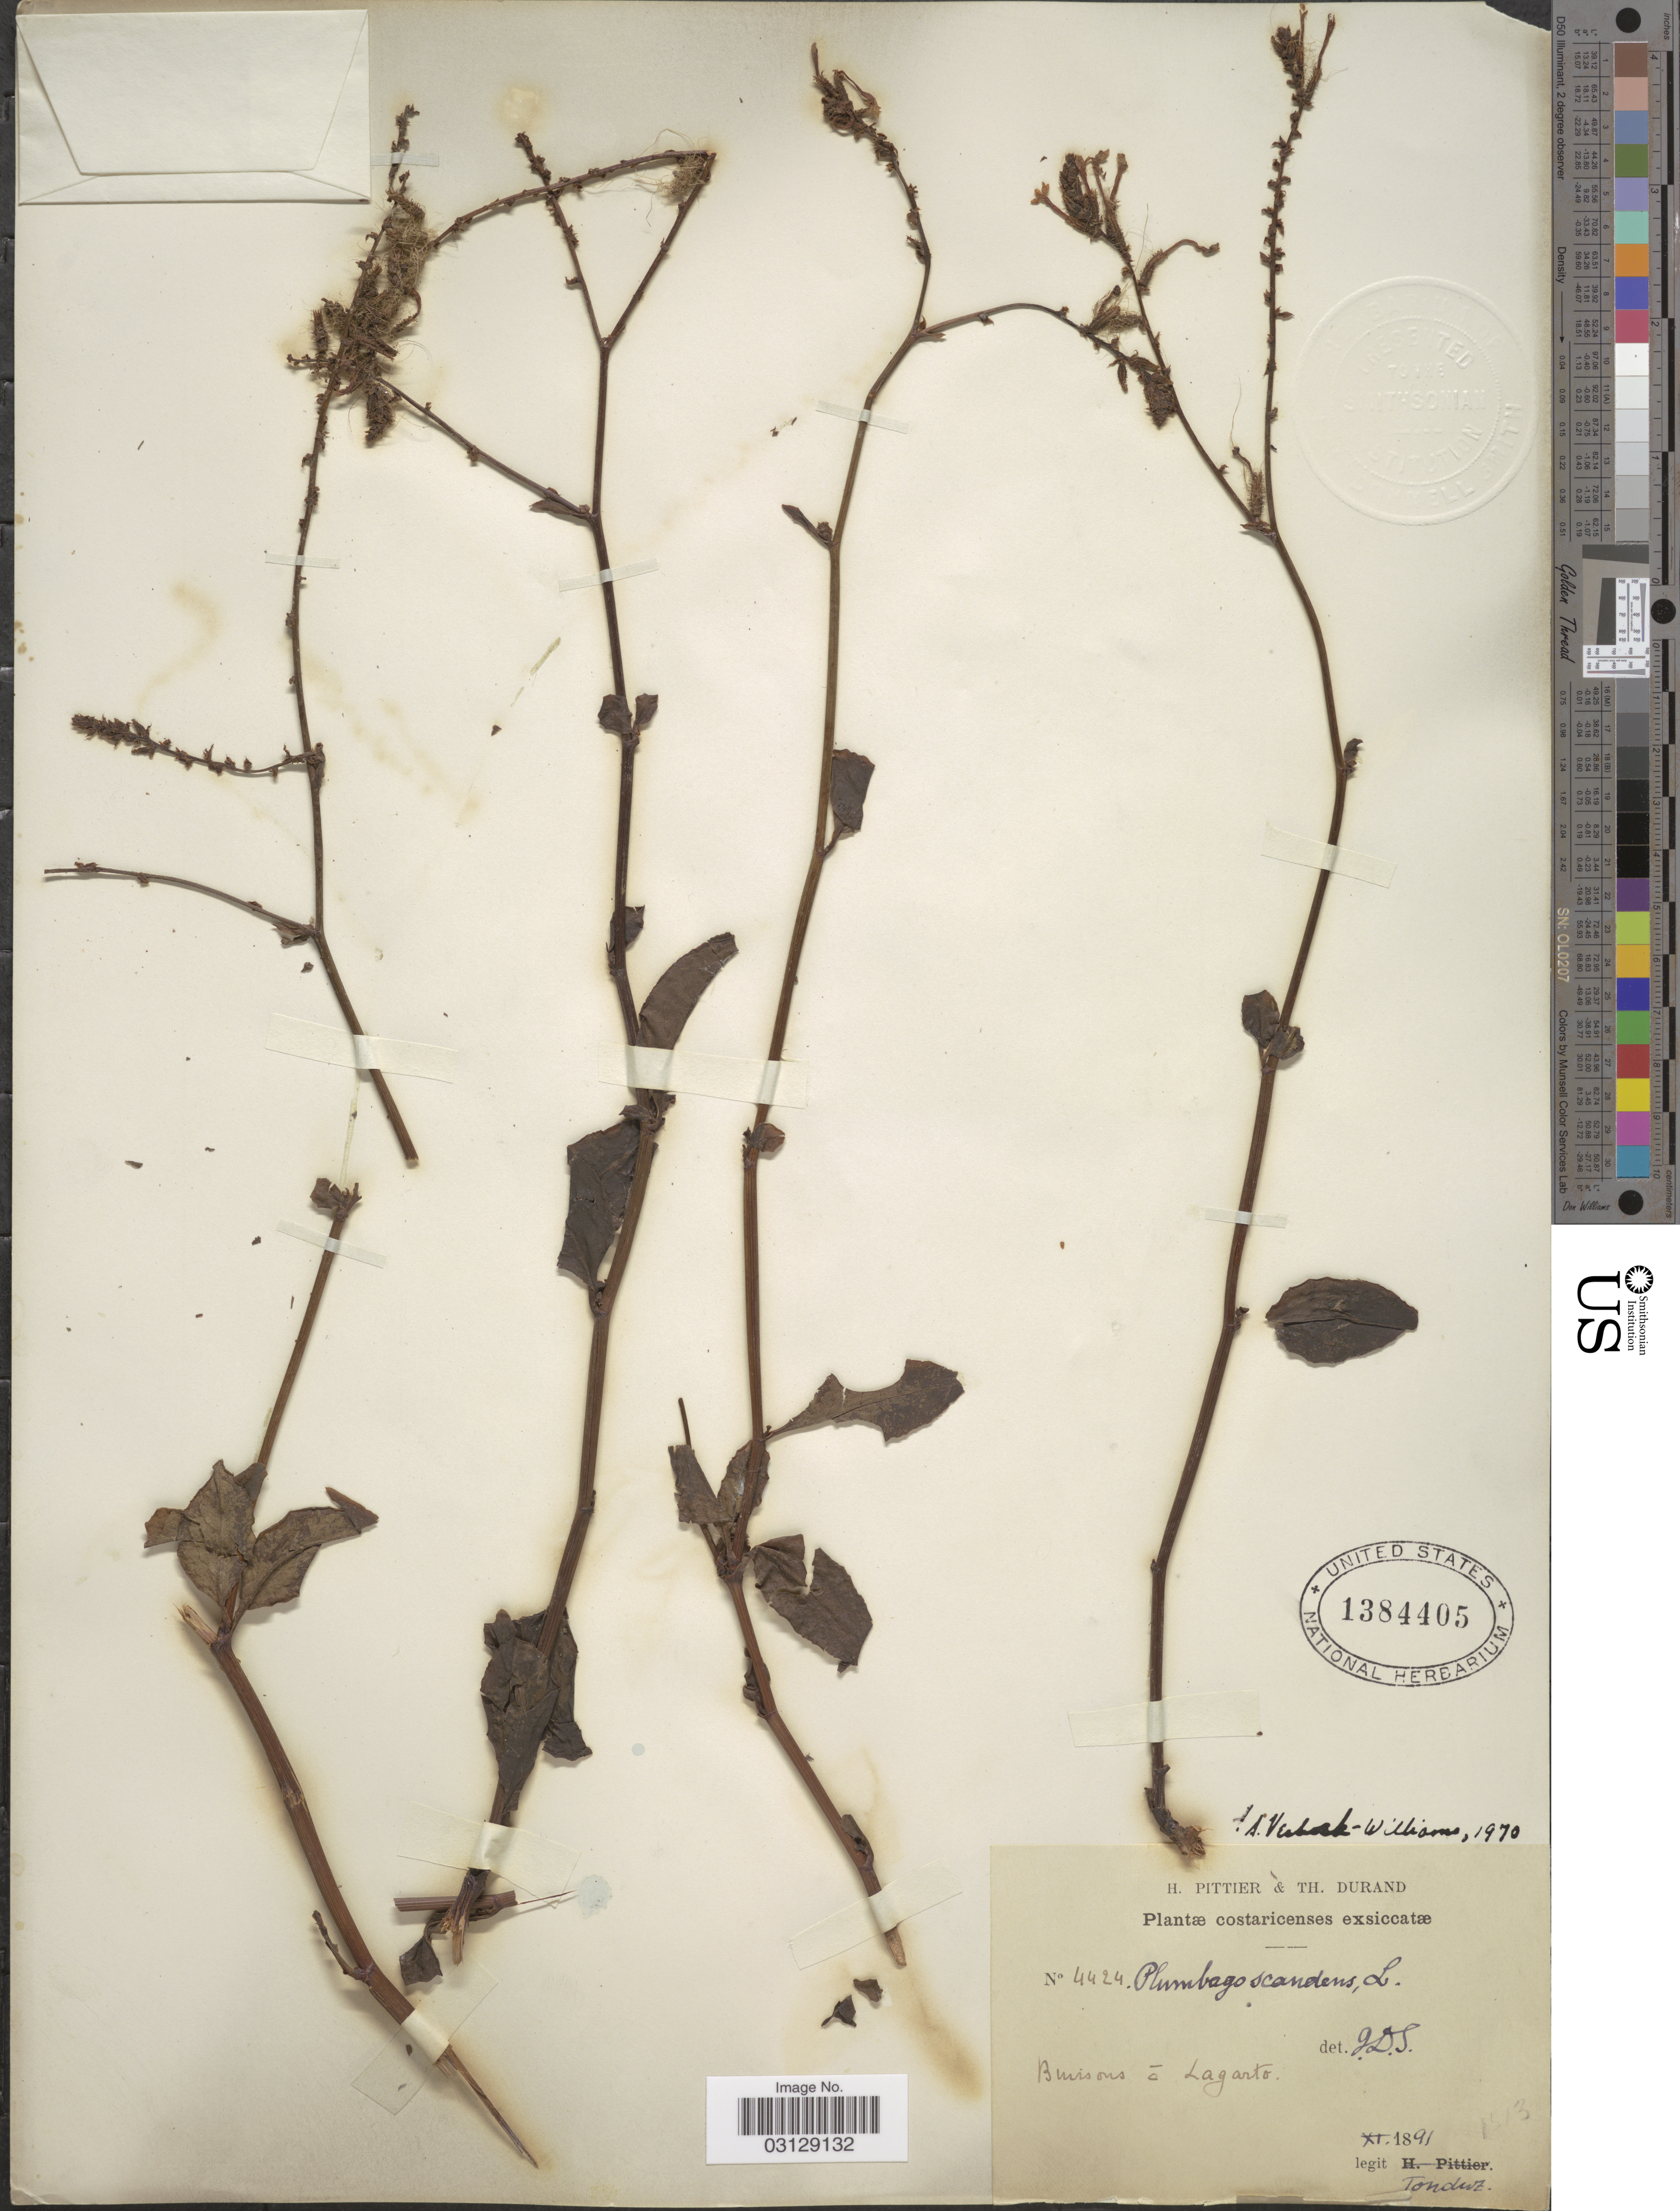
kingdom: Plantae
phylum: Tracheophyta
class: Magnoliopsida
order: Caryophyllales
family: Plumbaginaceae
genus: Plumbago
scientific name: Plumbago scandens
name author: L.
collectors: Tonduz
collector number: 4424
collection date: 1891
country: Costa Rica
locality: Costaricenses. Buissons á Lagarto.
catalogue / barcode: US 1384405